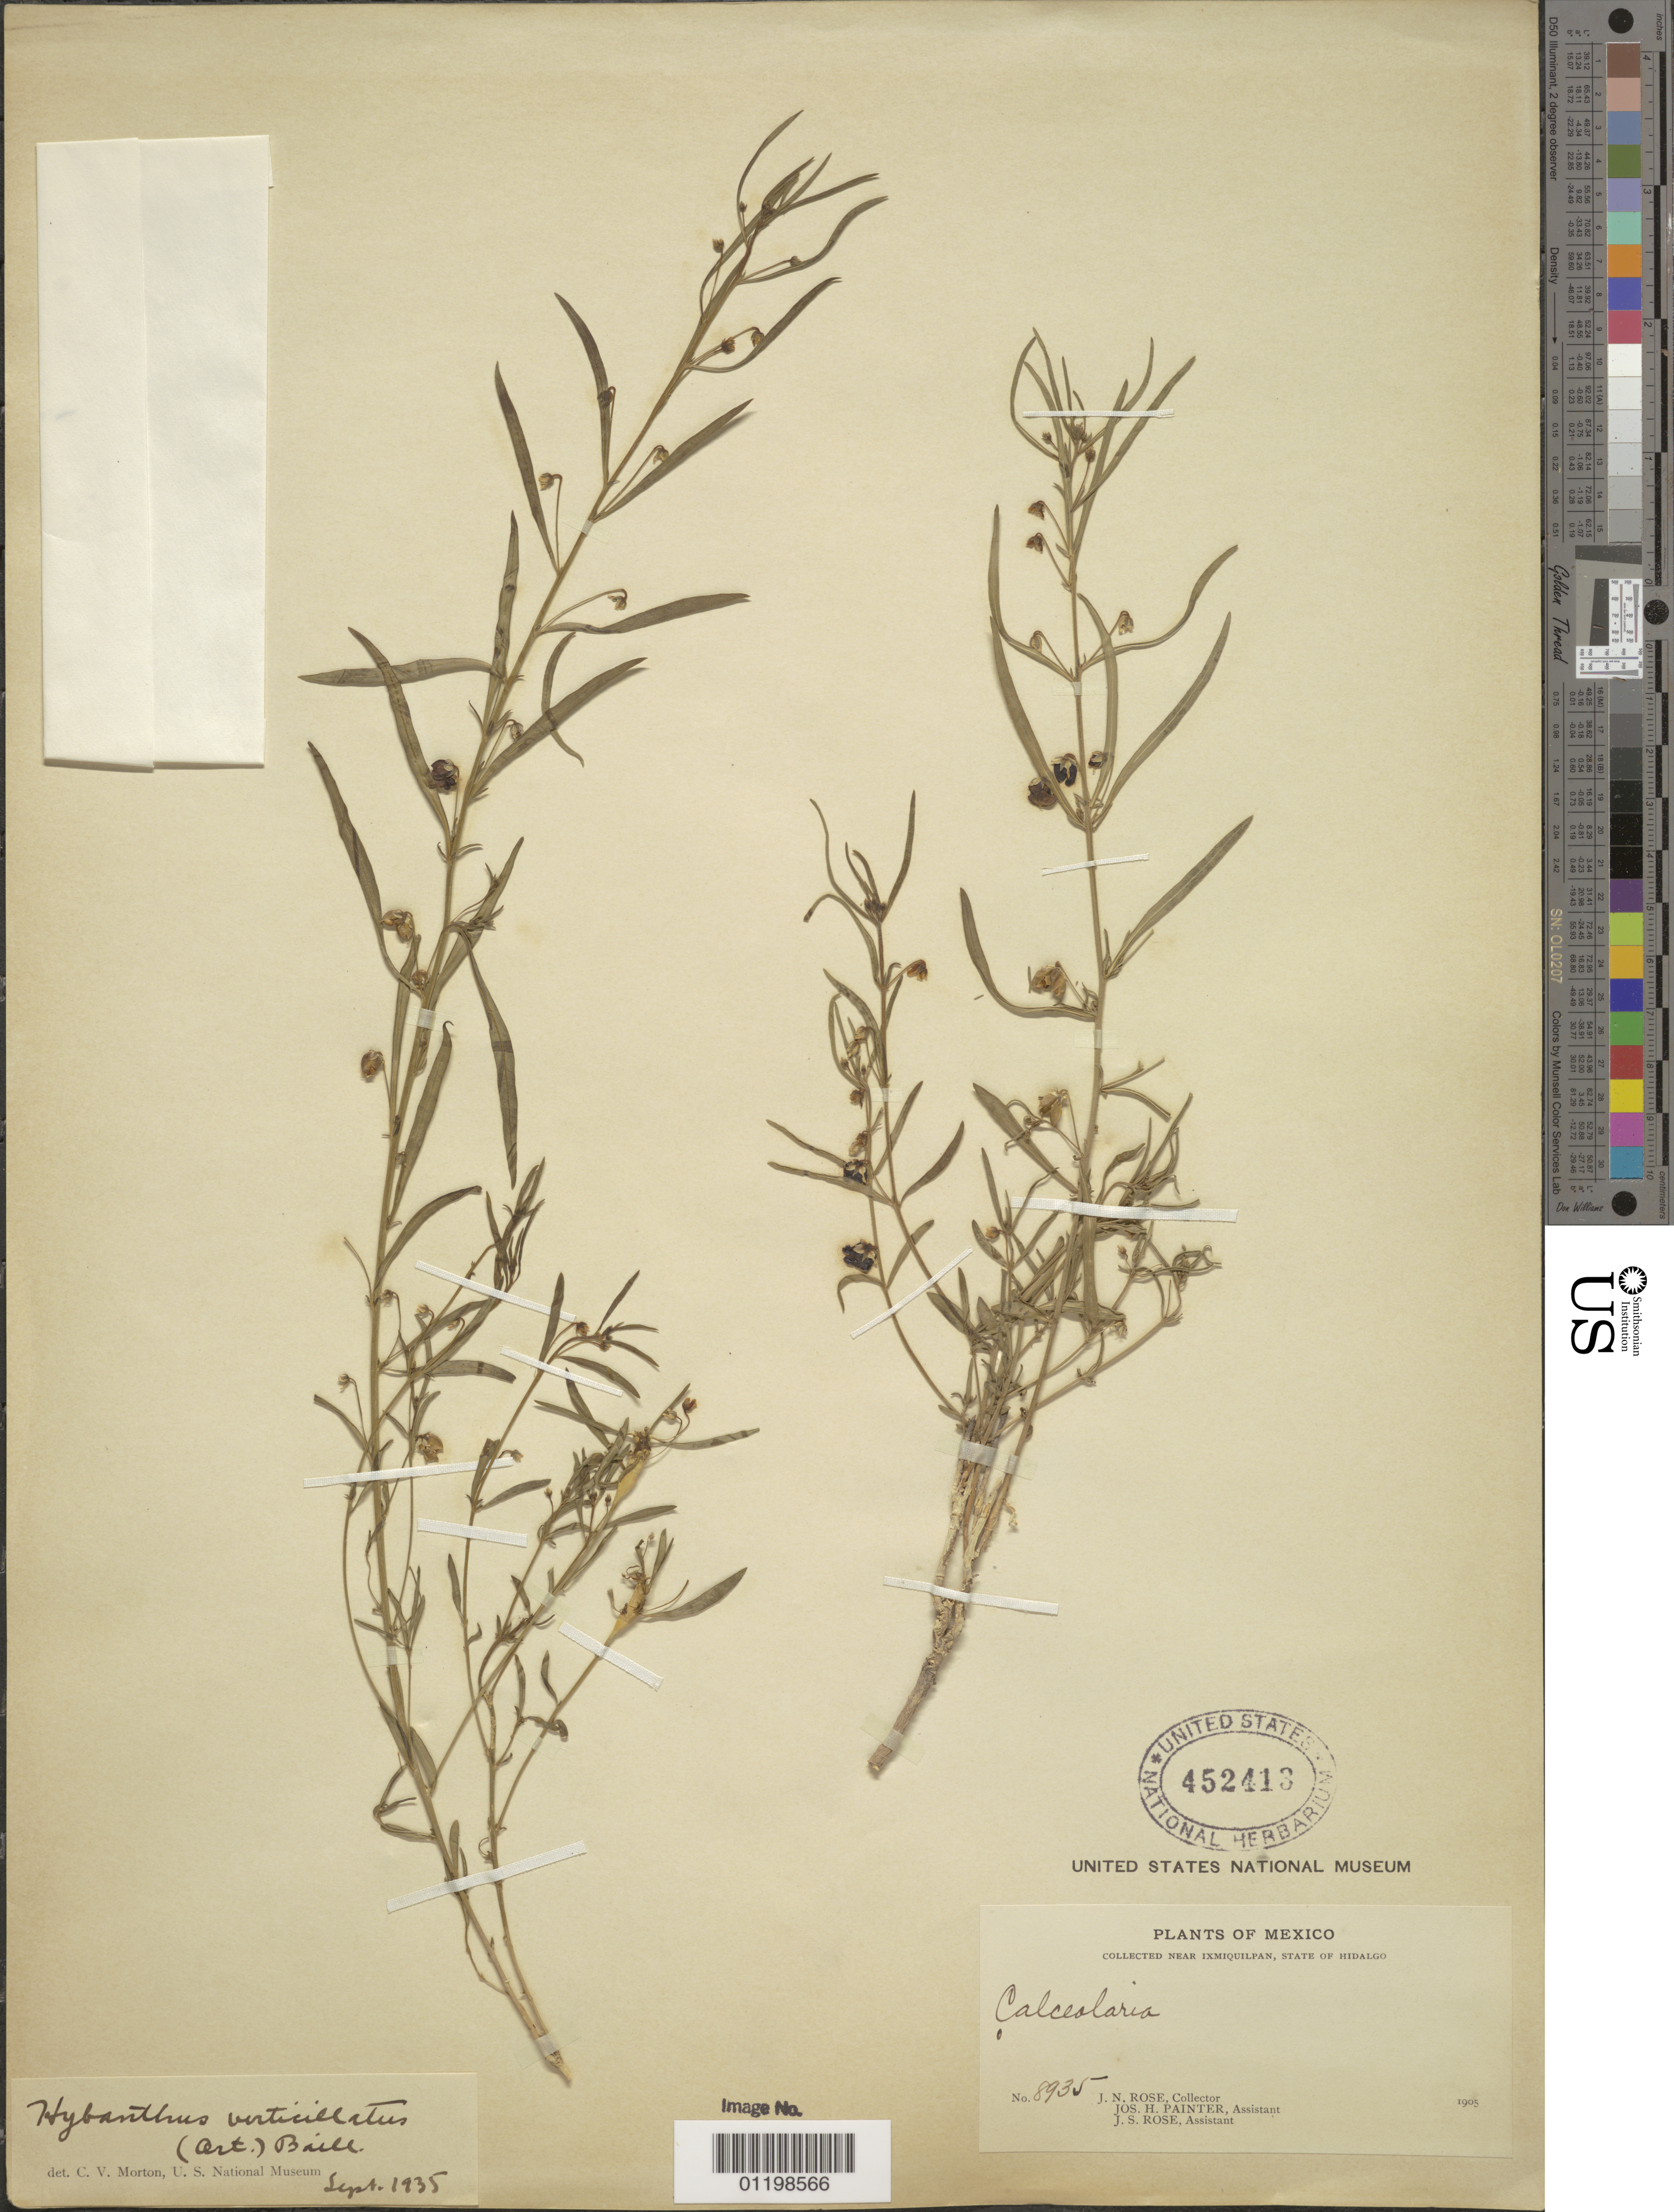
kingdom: Plantae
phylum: Tracheophyta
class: Magnoliopsida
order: Malpighiales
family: Violaceae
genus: Pombalia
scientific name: Pombalia verticillata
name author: (Ortega) Paula-Souza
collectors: J. N. Rose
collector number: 8935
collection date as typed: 1905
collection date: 1905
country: Mexico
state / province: Hidalgo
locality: Near Ixmiquilpan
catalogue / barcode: US 452413